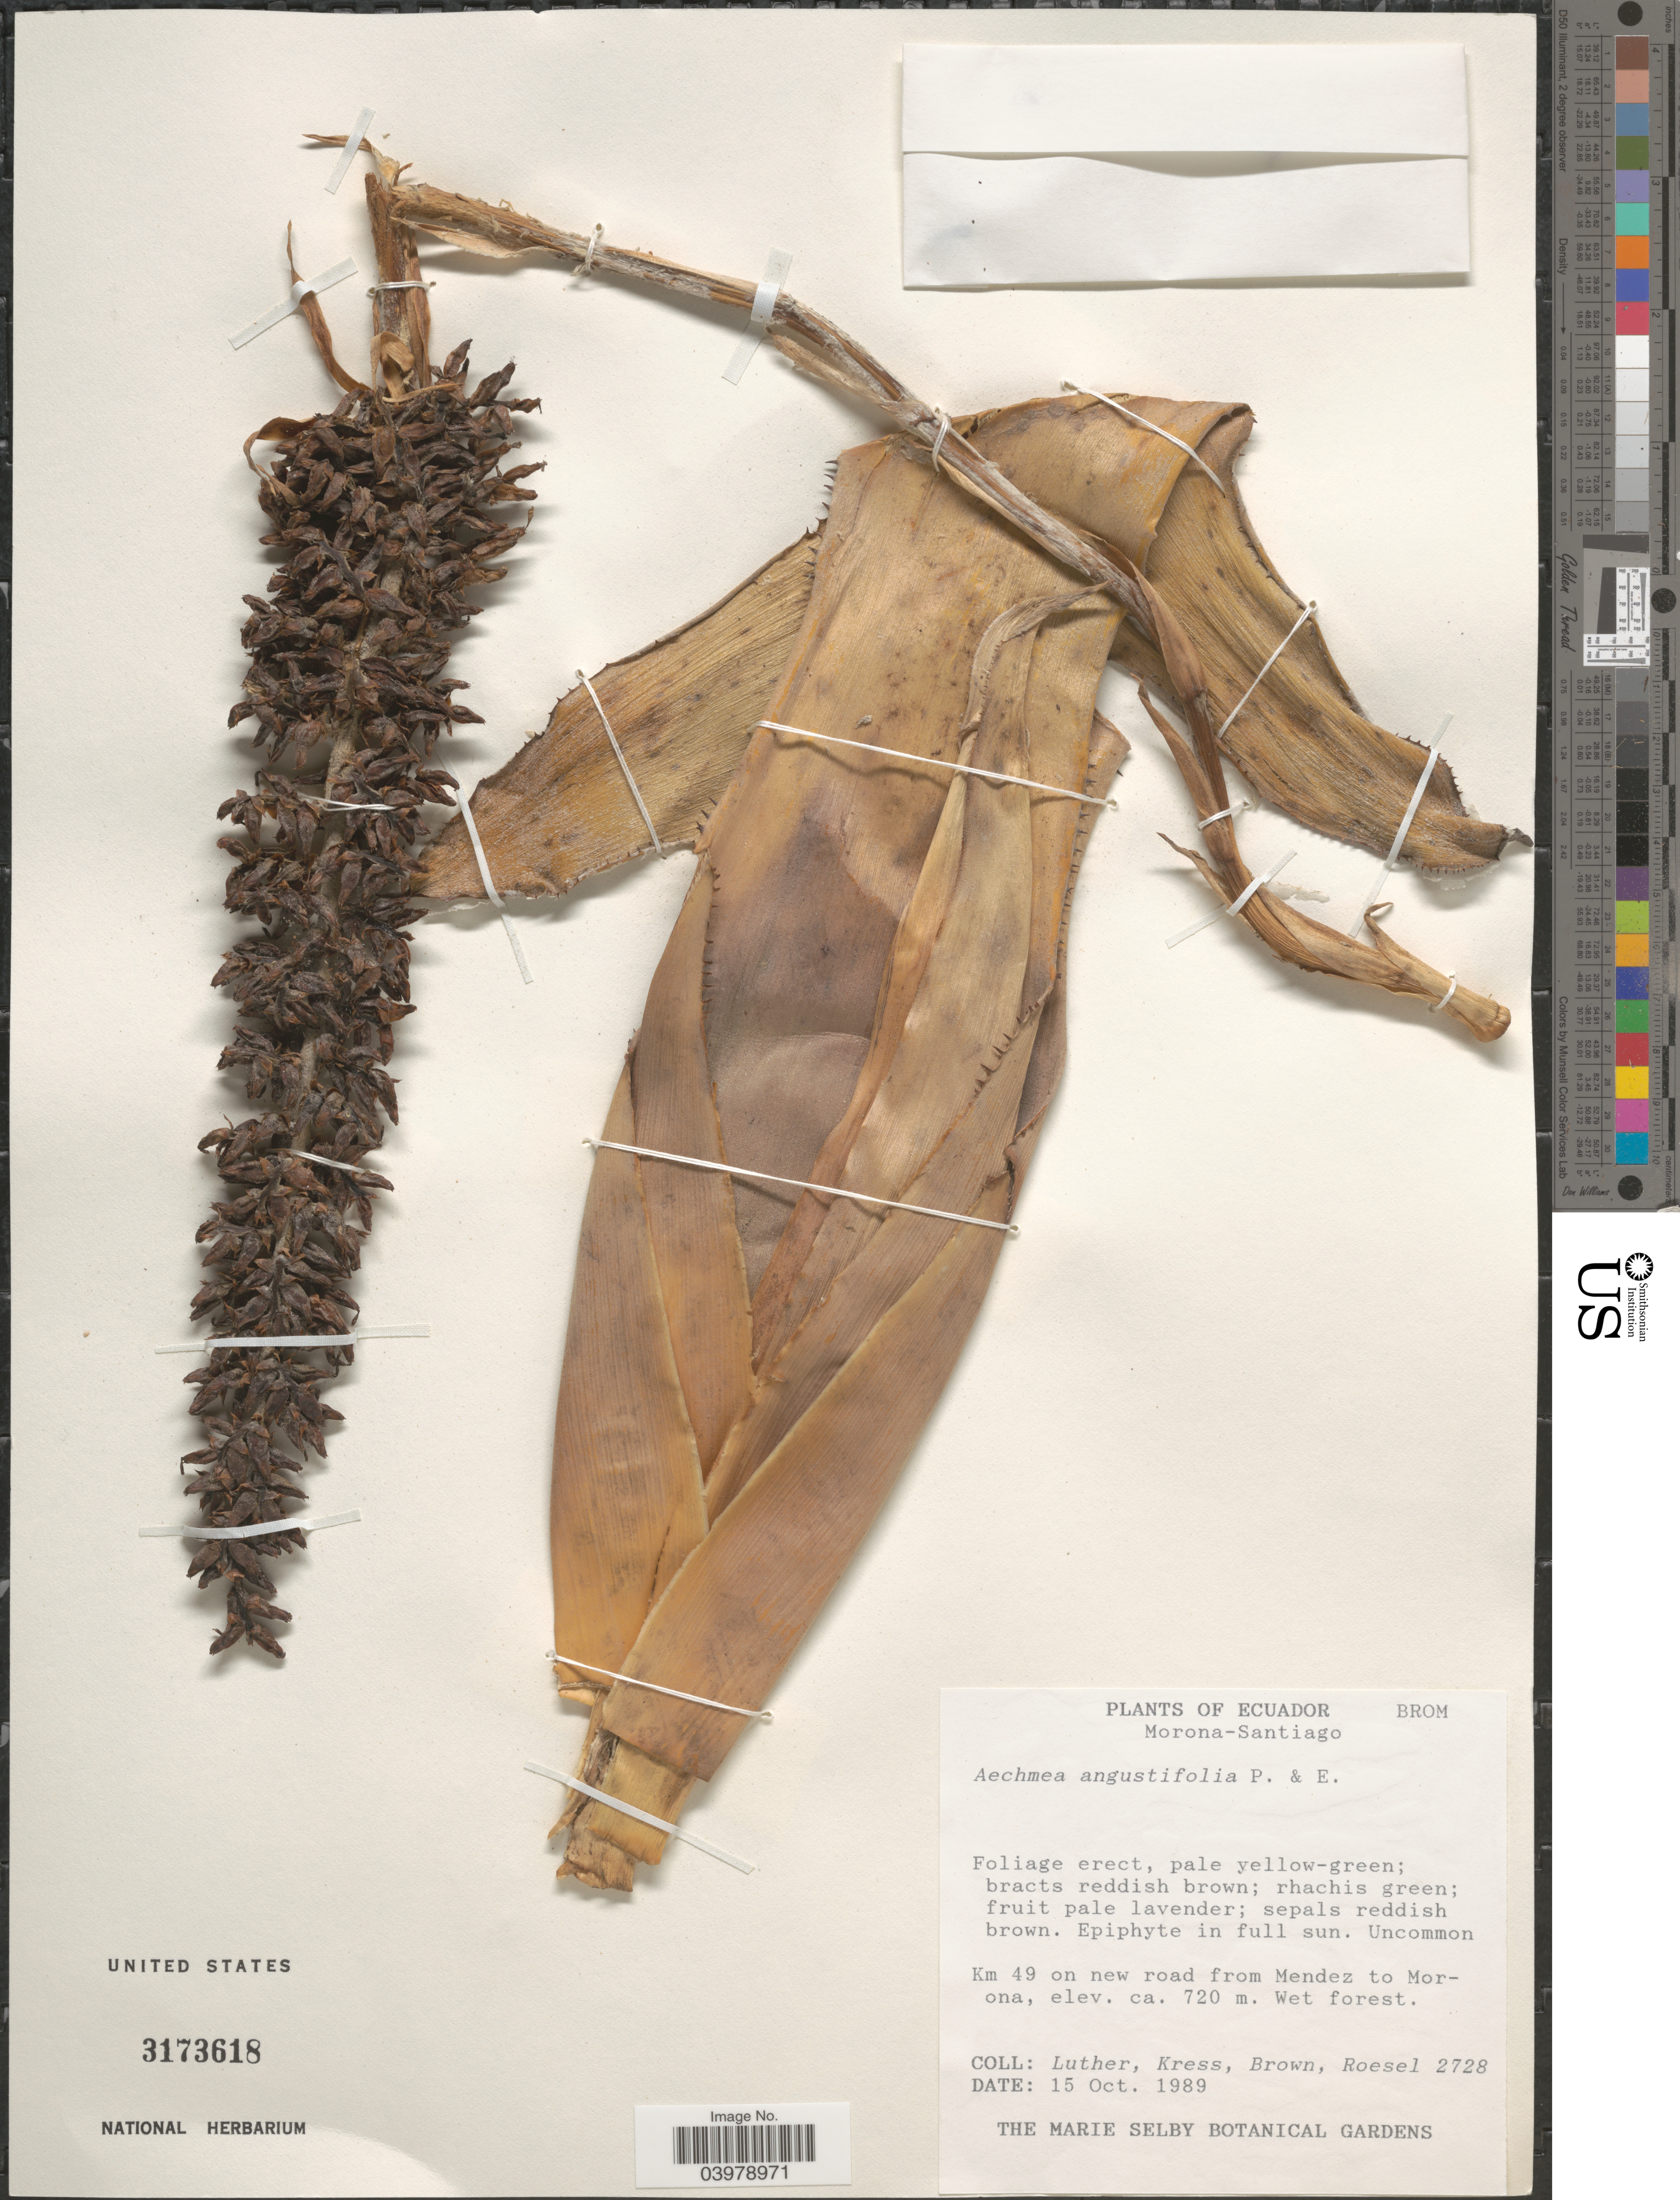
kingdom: Plantae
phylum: Tracheophyta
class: Liliopsida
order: Poales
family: Bromeliaceae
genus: Aechmea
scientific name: Aechmea angustifolia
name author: Poepp. & Endl.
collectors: -- Luther, -- Kress, -- Brown & Roesel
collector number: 2728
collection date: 1989-10-15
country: Ecuador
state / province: Morona-Santiago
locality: Km 49 on new road from Mendez to Morona.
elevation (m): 720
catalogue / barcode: US 3173618